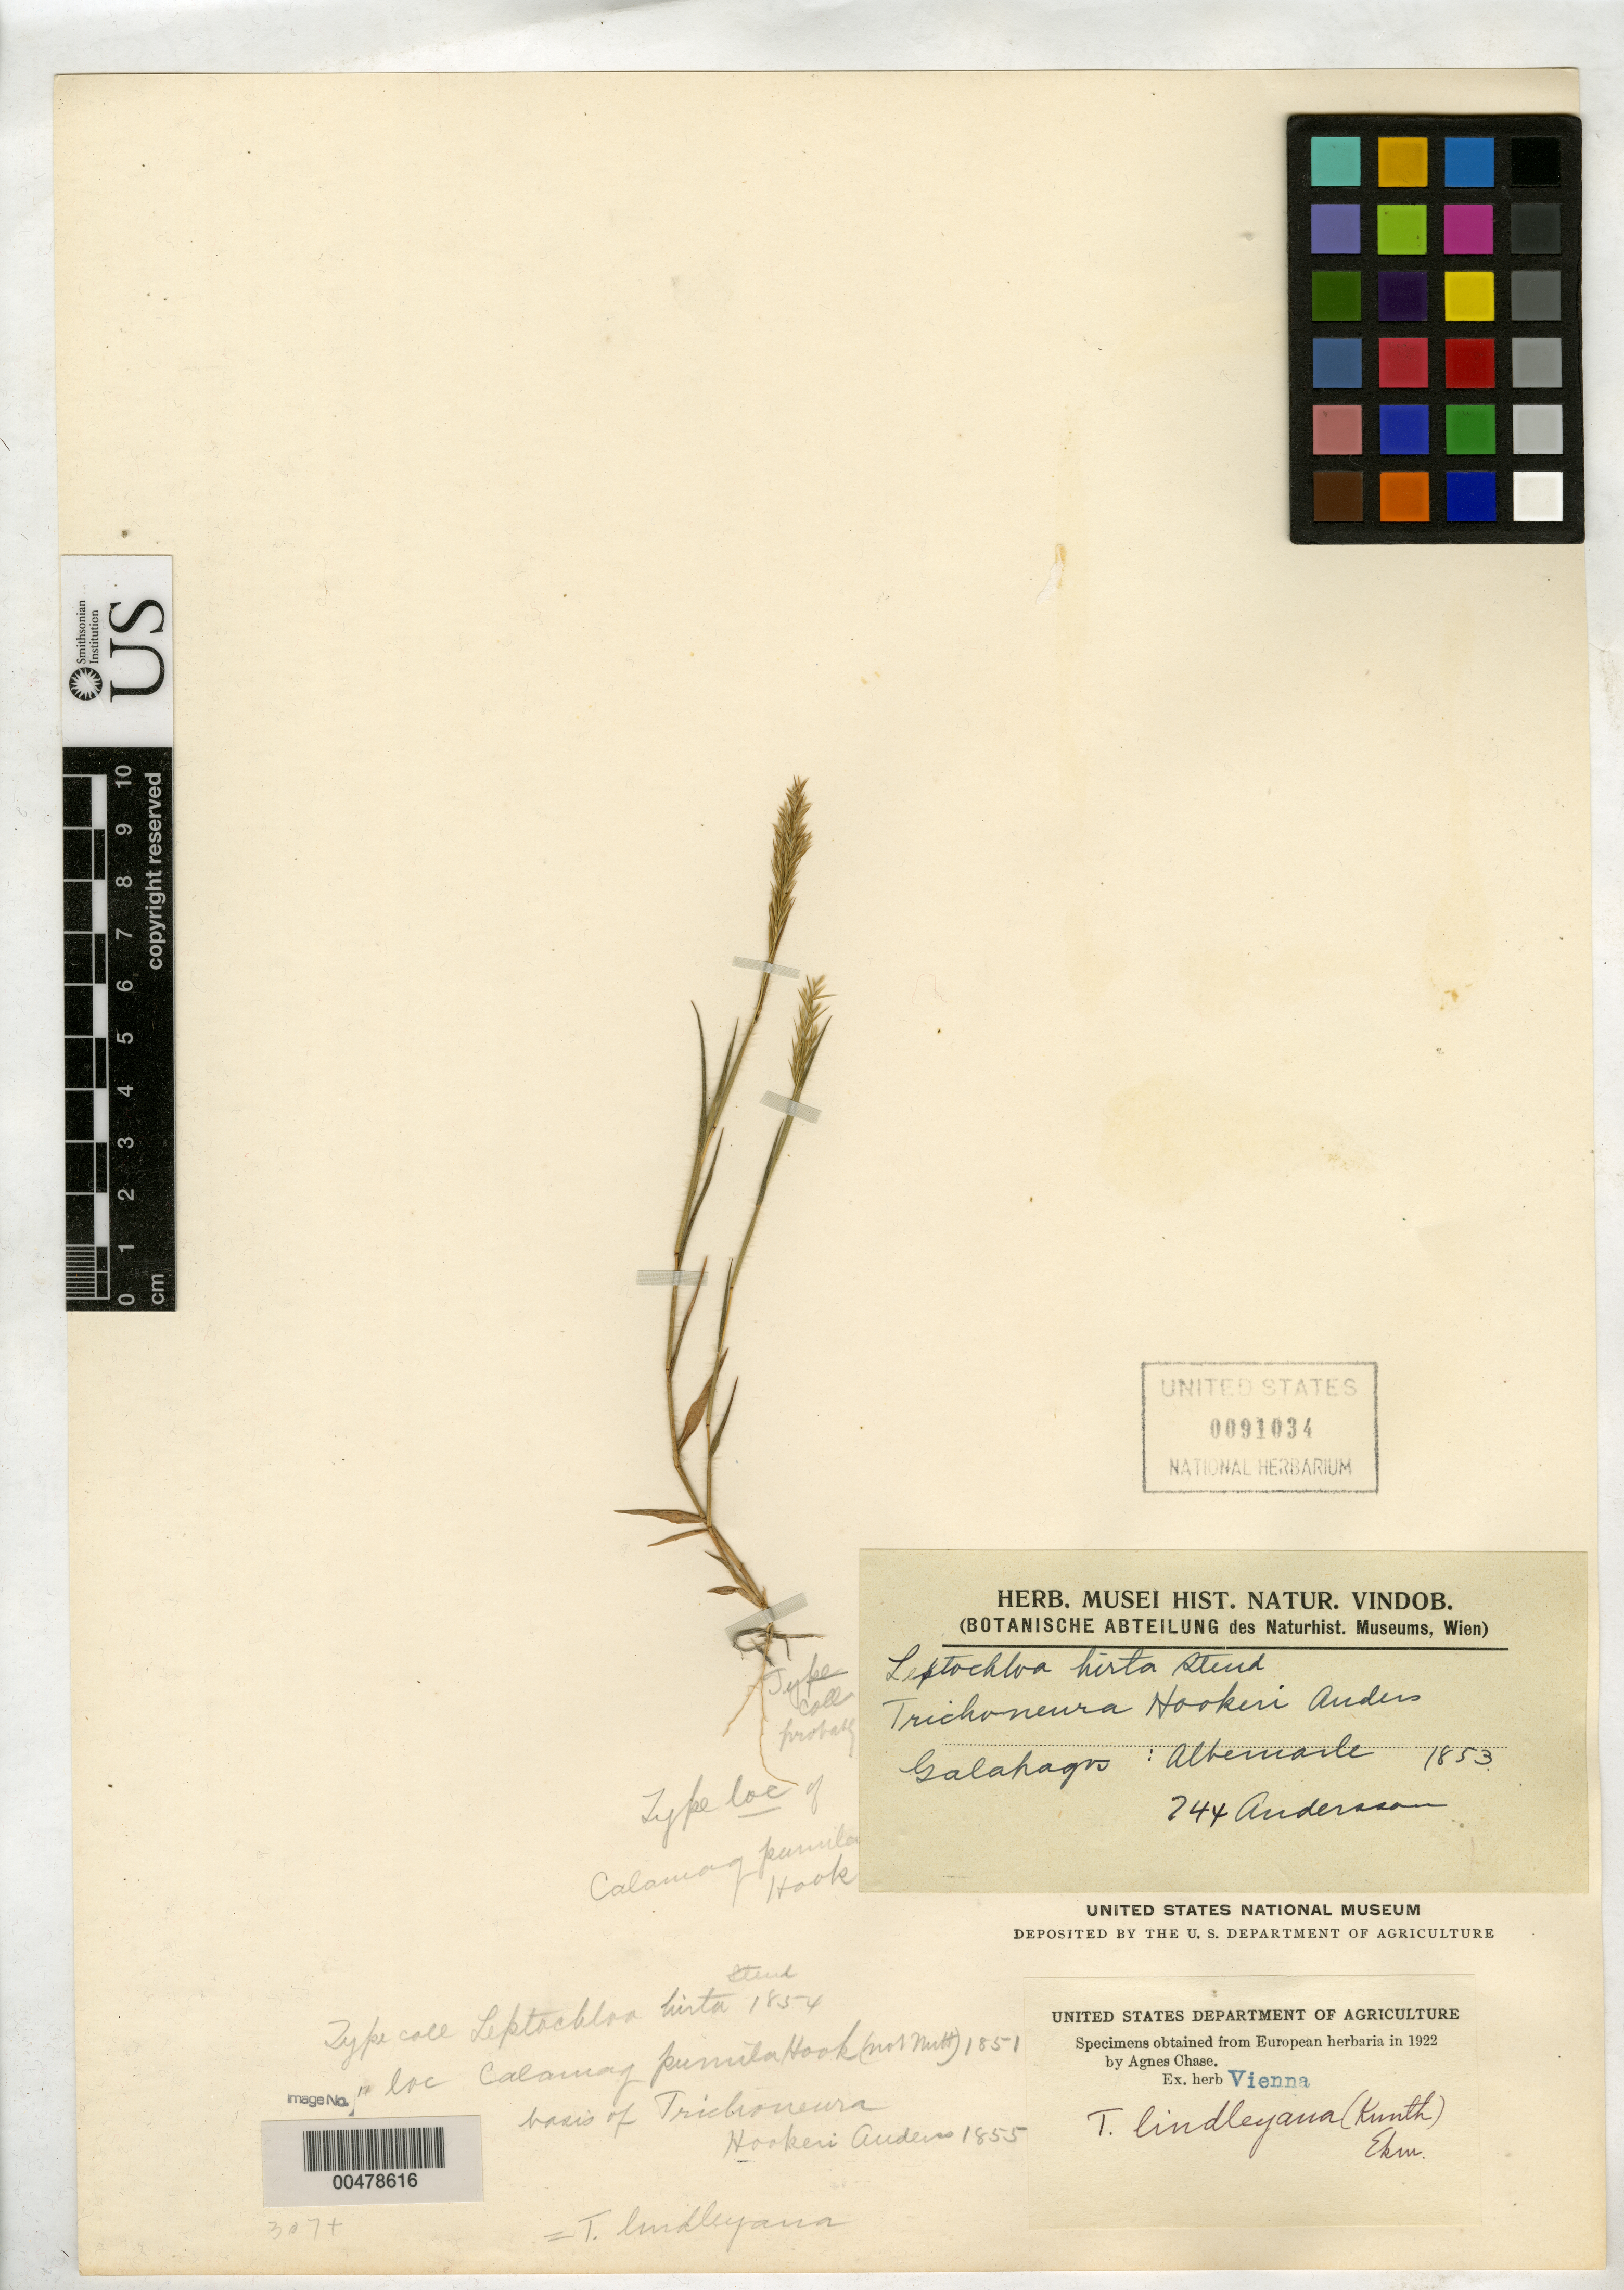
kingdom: Plantae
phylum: Tracheophyta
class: Liliopsida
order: Poales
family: Poaceae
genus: Leptochloa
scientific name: Leptochloa hirta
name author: Steud.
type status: Type Fragment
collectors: N. J. Anderson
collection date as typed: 1853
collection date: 1853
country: Ecuador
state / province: Colón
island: Isabela [Albemarle]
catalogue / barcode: US 91034